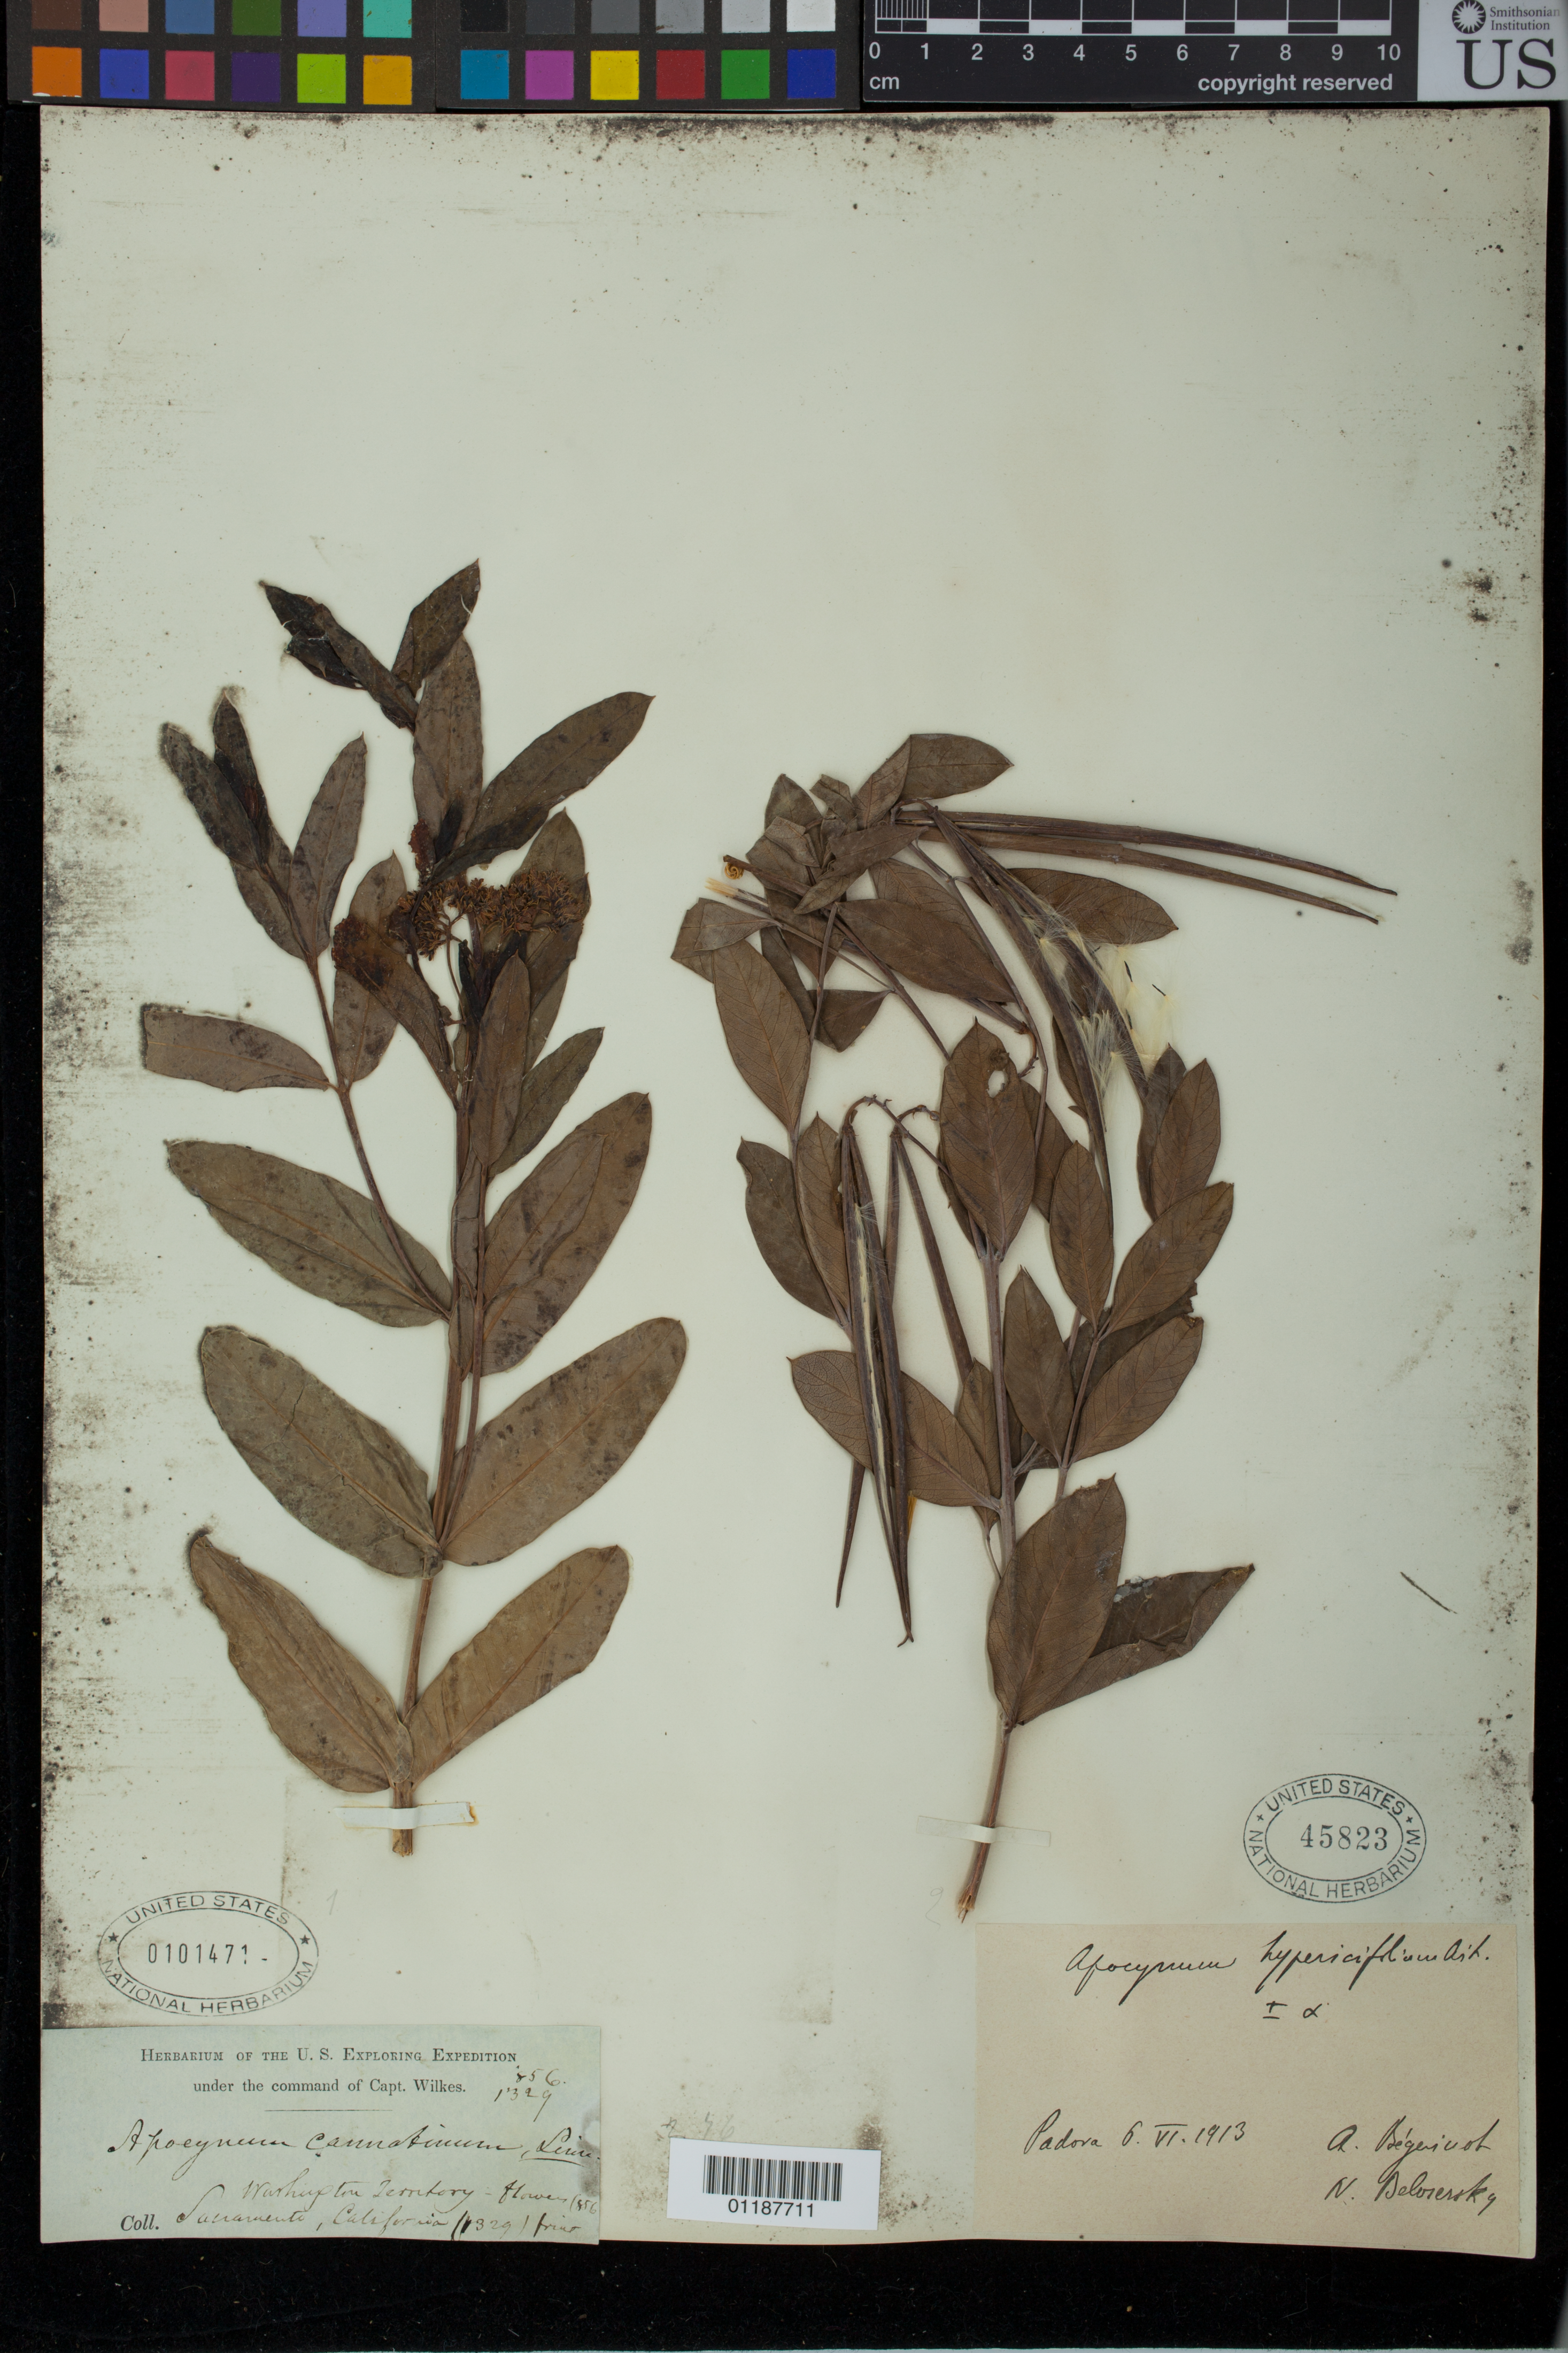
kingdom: Plantae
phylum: Tracheophyta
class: Magnoliopsida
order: Gentianales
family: Apocynaceae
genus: Apocynum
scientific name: Apocynum cannabinum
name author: L.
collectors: A. Béguinot & N. Belosersky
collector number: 1329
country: United States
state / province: California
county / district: Sacramento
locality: Sacramento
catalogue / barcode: US 45823-2